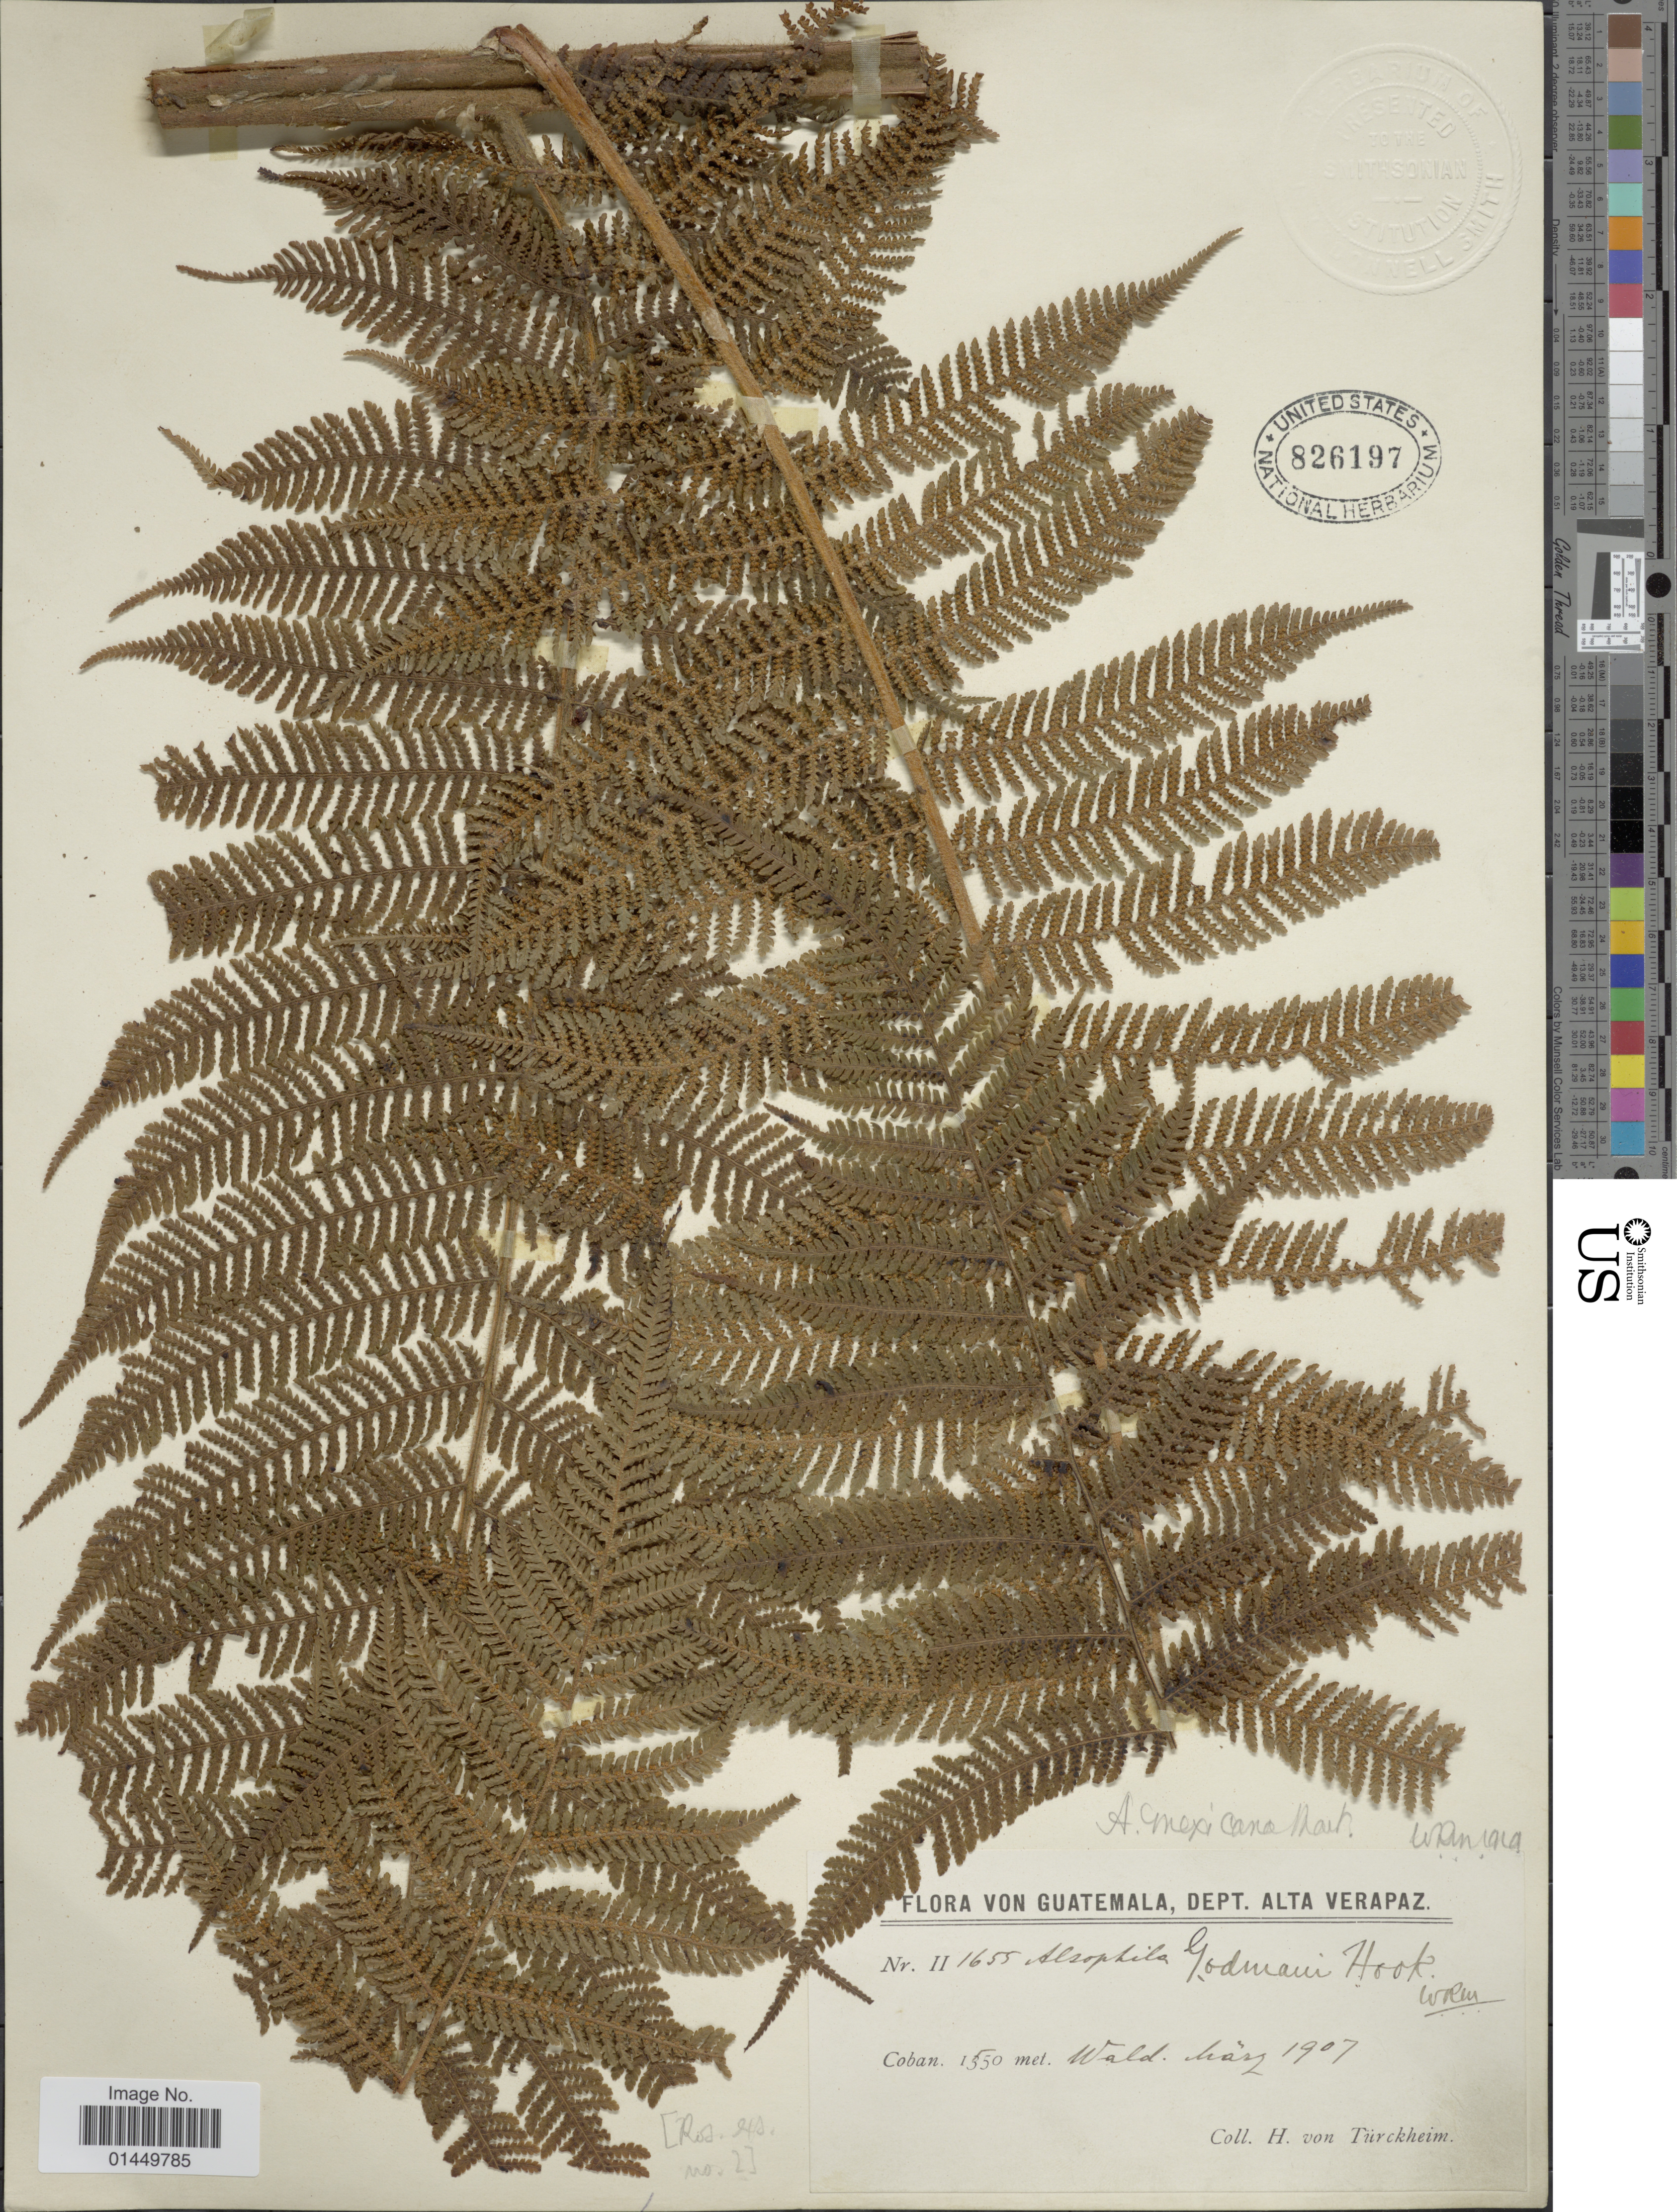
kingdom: Plantae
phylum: Tracheophyta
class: Polypodiopsida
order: Cyatheales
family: Cyatheaceae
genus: Cyathea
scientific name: Cyathea valdecrenata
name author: Domin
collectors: H. von Türckheim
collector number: II 1655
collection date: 1907-03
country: Guatemala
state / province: Alta Verapaz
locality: Dept. Alta Verapaz, Coban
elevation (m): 1550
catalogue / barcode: US 826197